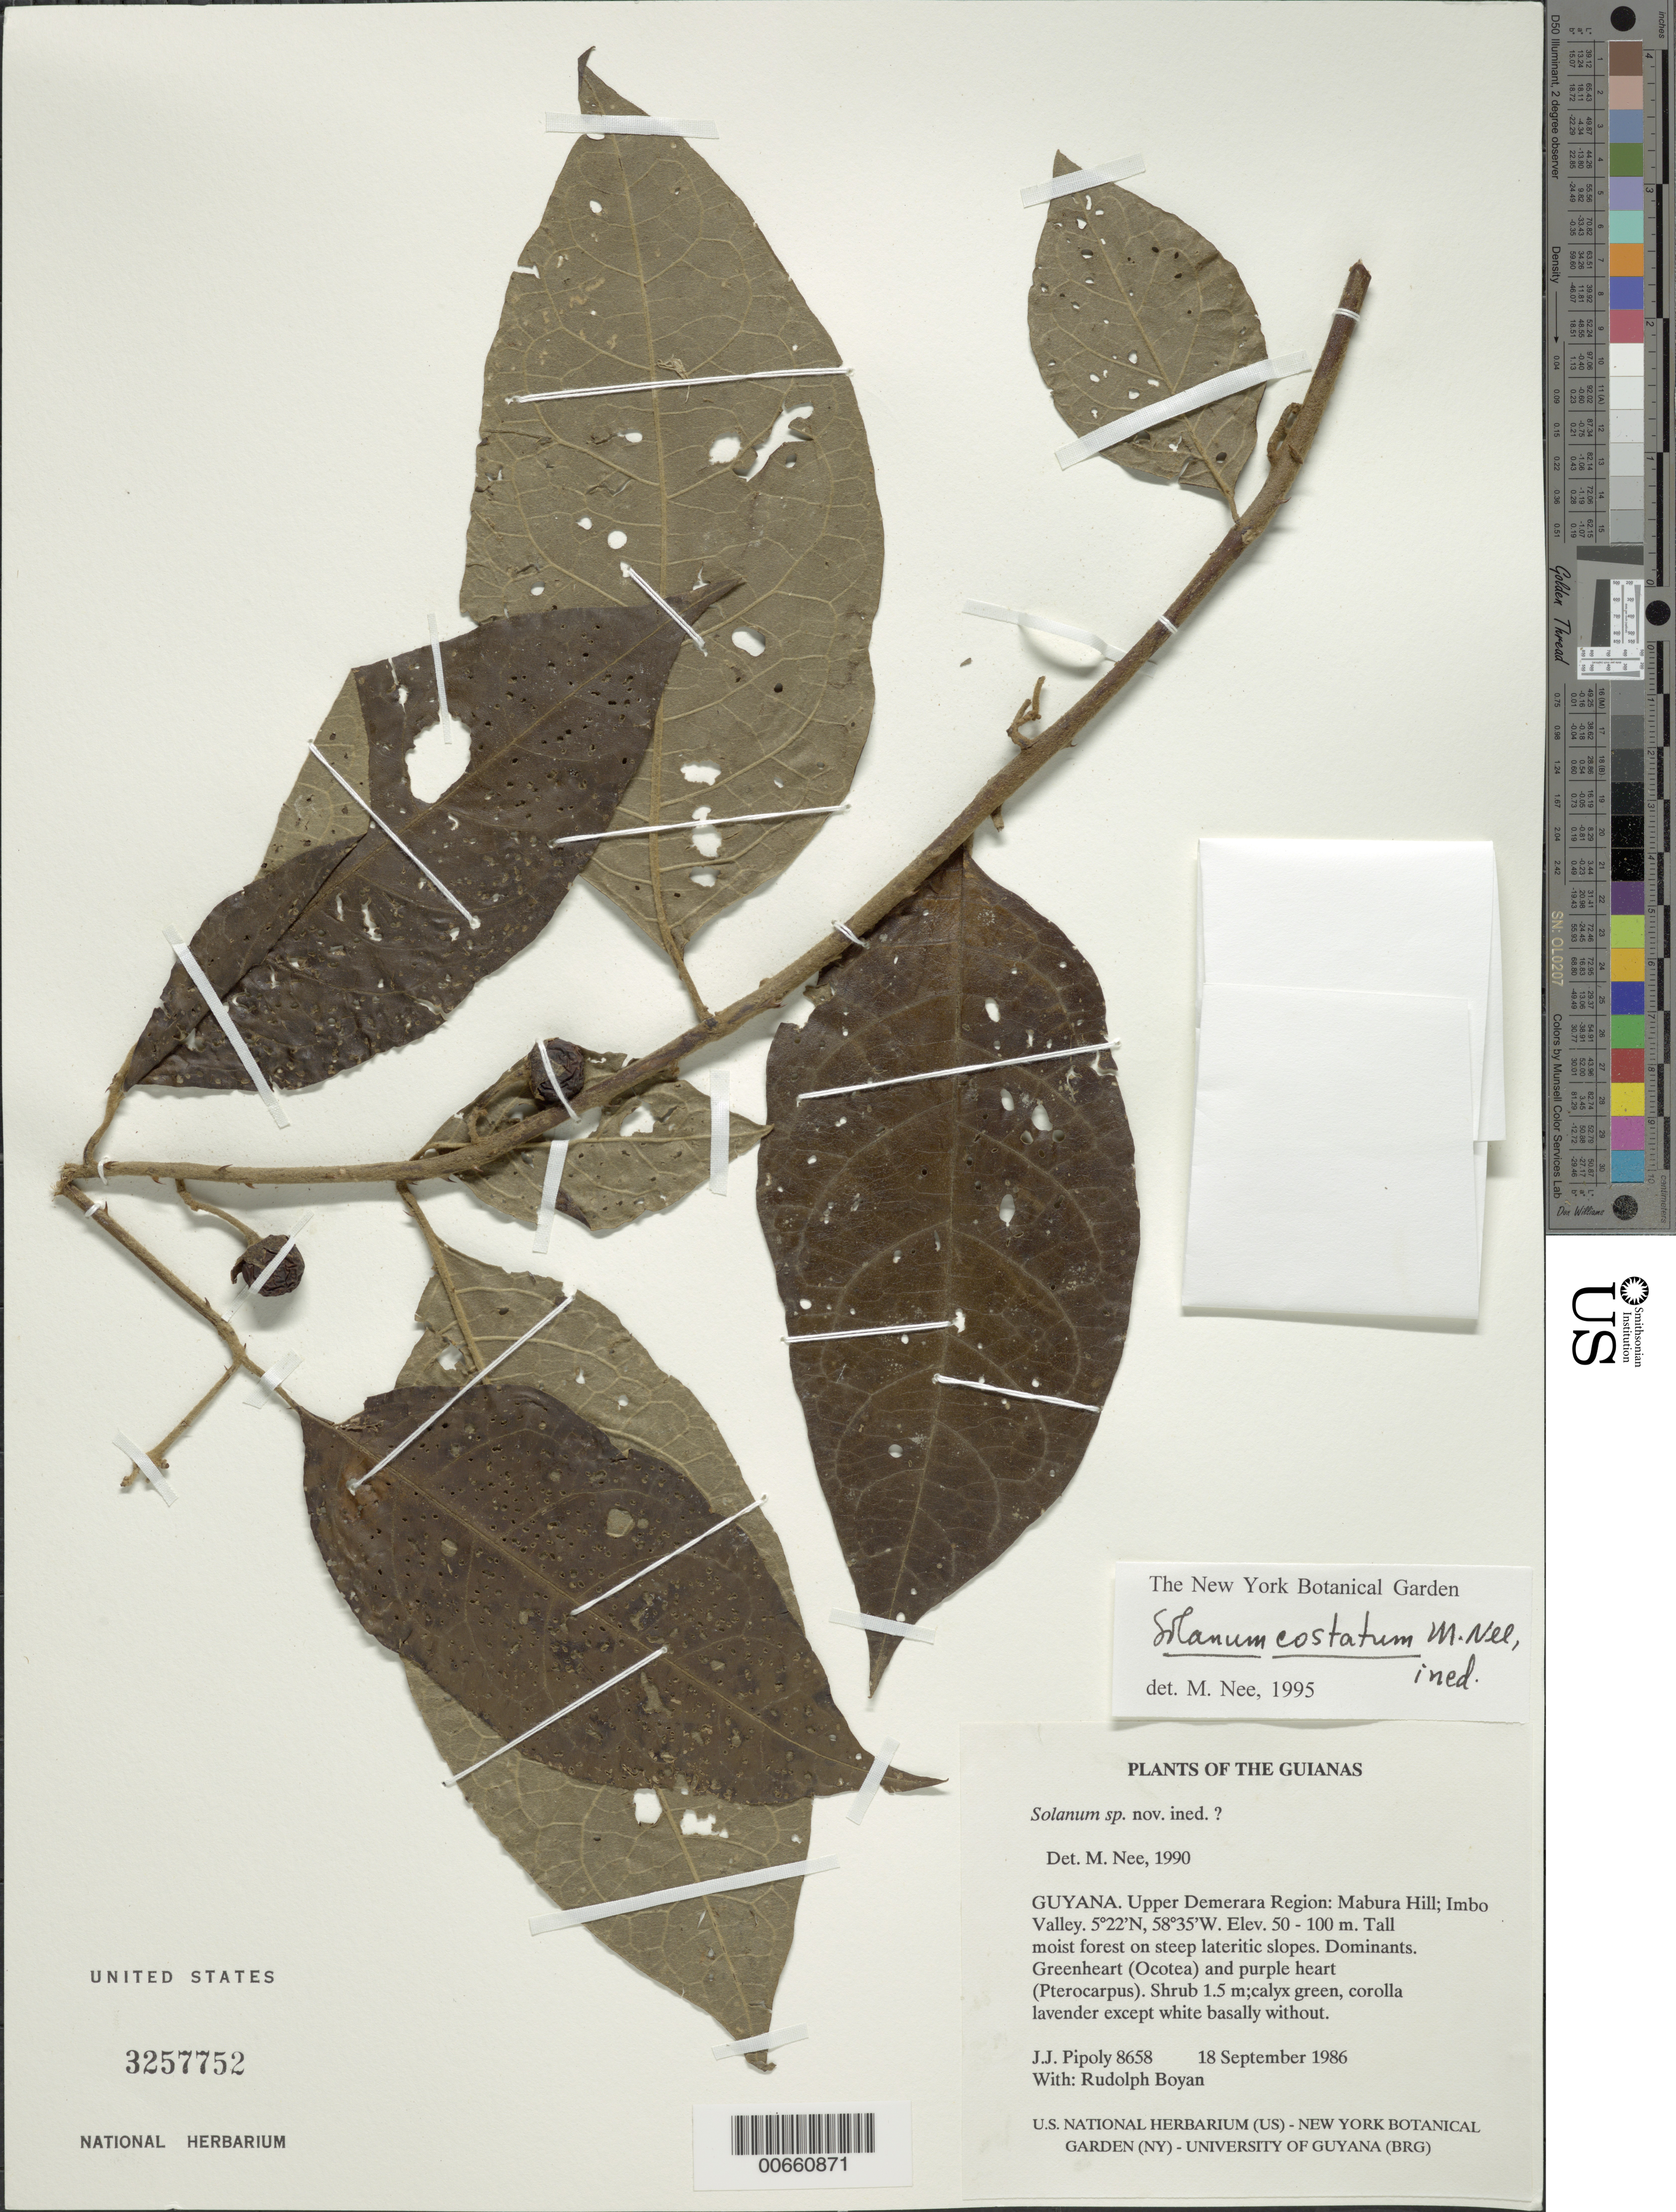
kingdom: Plantae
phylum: Tracheophyta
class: Magnoliopsida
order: Solanales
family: Solanaceae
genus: Solanum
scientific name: Solanum costatum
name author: M. Nee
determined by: Nee, Michael H.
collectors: J. J. Pipoly & R. Boyan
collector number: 8658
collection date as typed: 9 Sep 1986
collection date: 1986-09-09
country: Guyana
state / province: U. Demerara-Berbice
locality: Mabura Hill; Imbo Valley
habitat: Tall moist forest on steep lateritic slopes. Dominants. Greenheart (Ocotea) and purple heart (Pterocarpus).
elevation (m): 50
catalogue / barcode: US 3257752